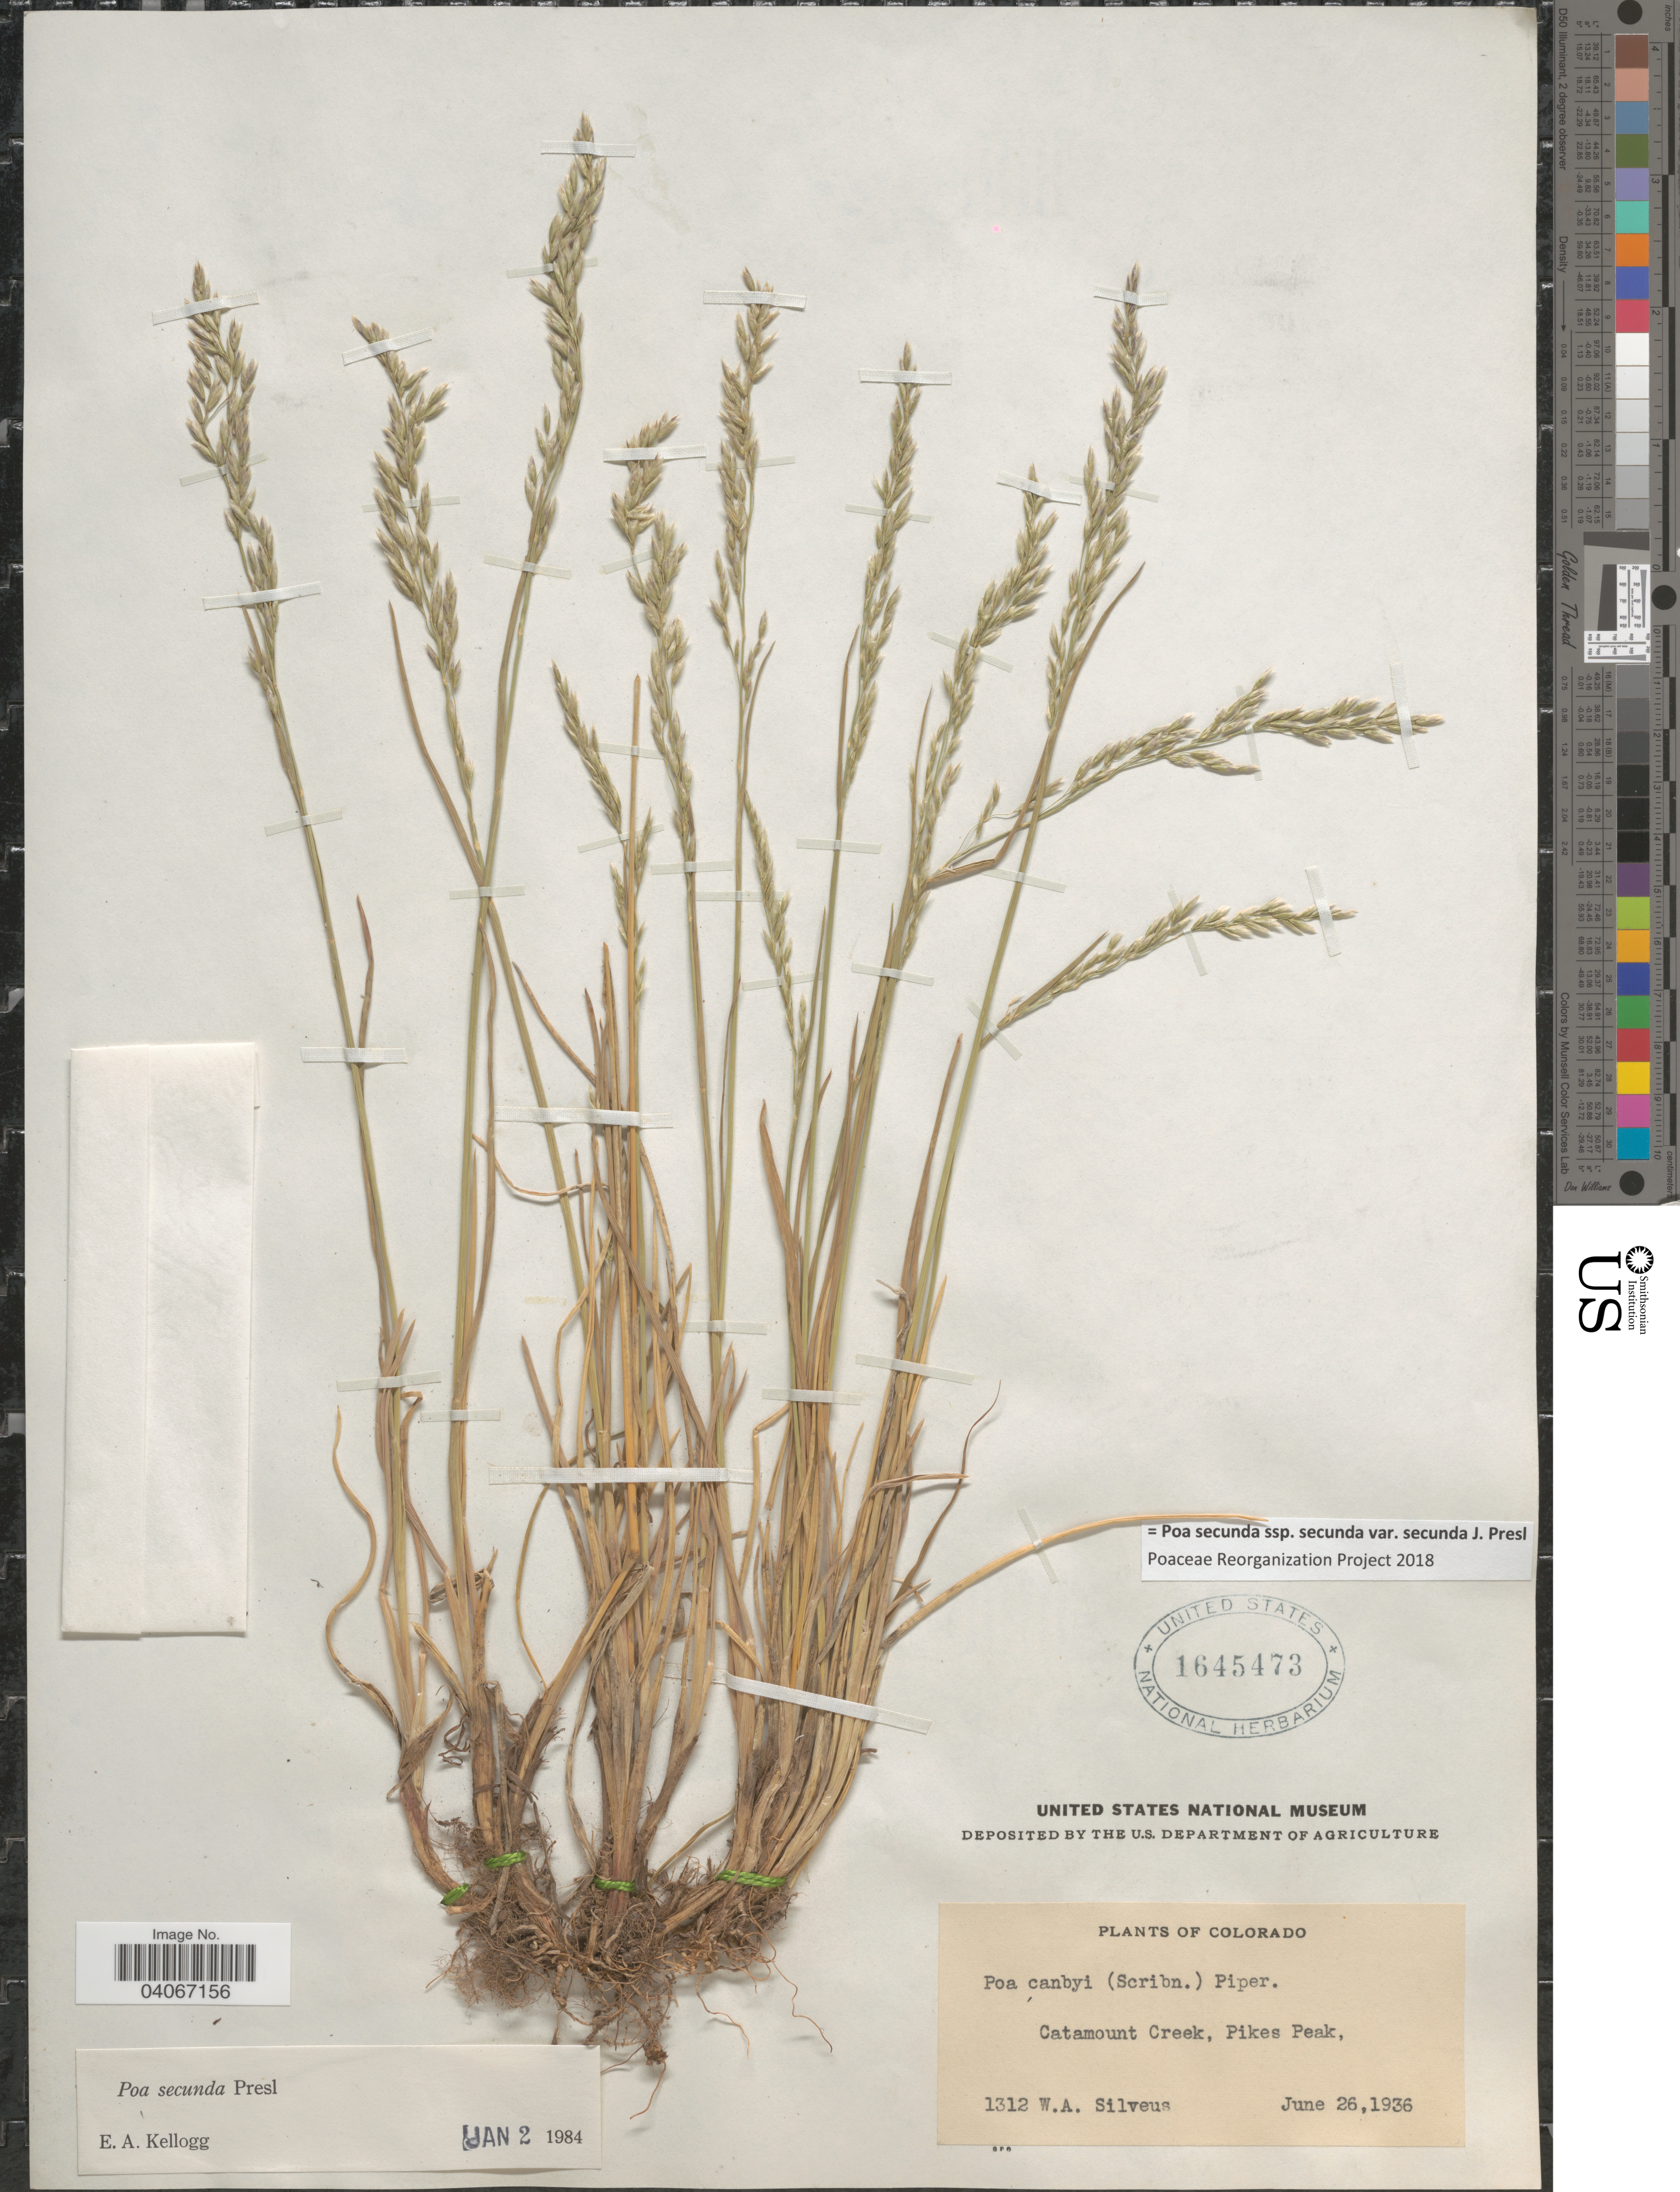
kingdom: Plantae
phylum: Tracheophyta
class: Liliopsida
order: Poales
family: Poaceae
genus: Poa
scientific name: Poa secunda subsp. secunda var. secunda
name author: J. Presl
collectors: W. Silveus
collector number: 1312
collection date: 1936-06-26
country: United States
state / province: Colorado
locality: Catamount Creek, Pikes Peak.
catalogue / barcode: US 1645473